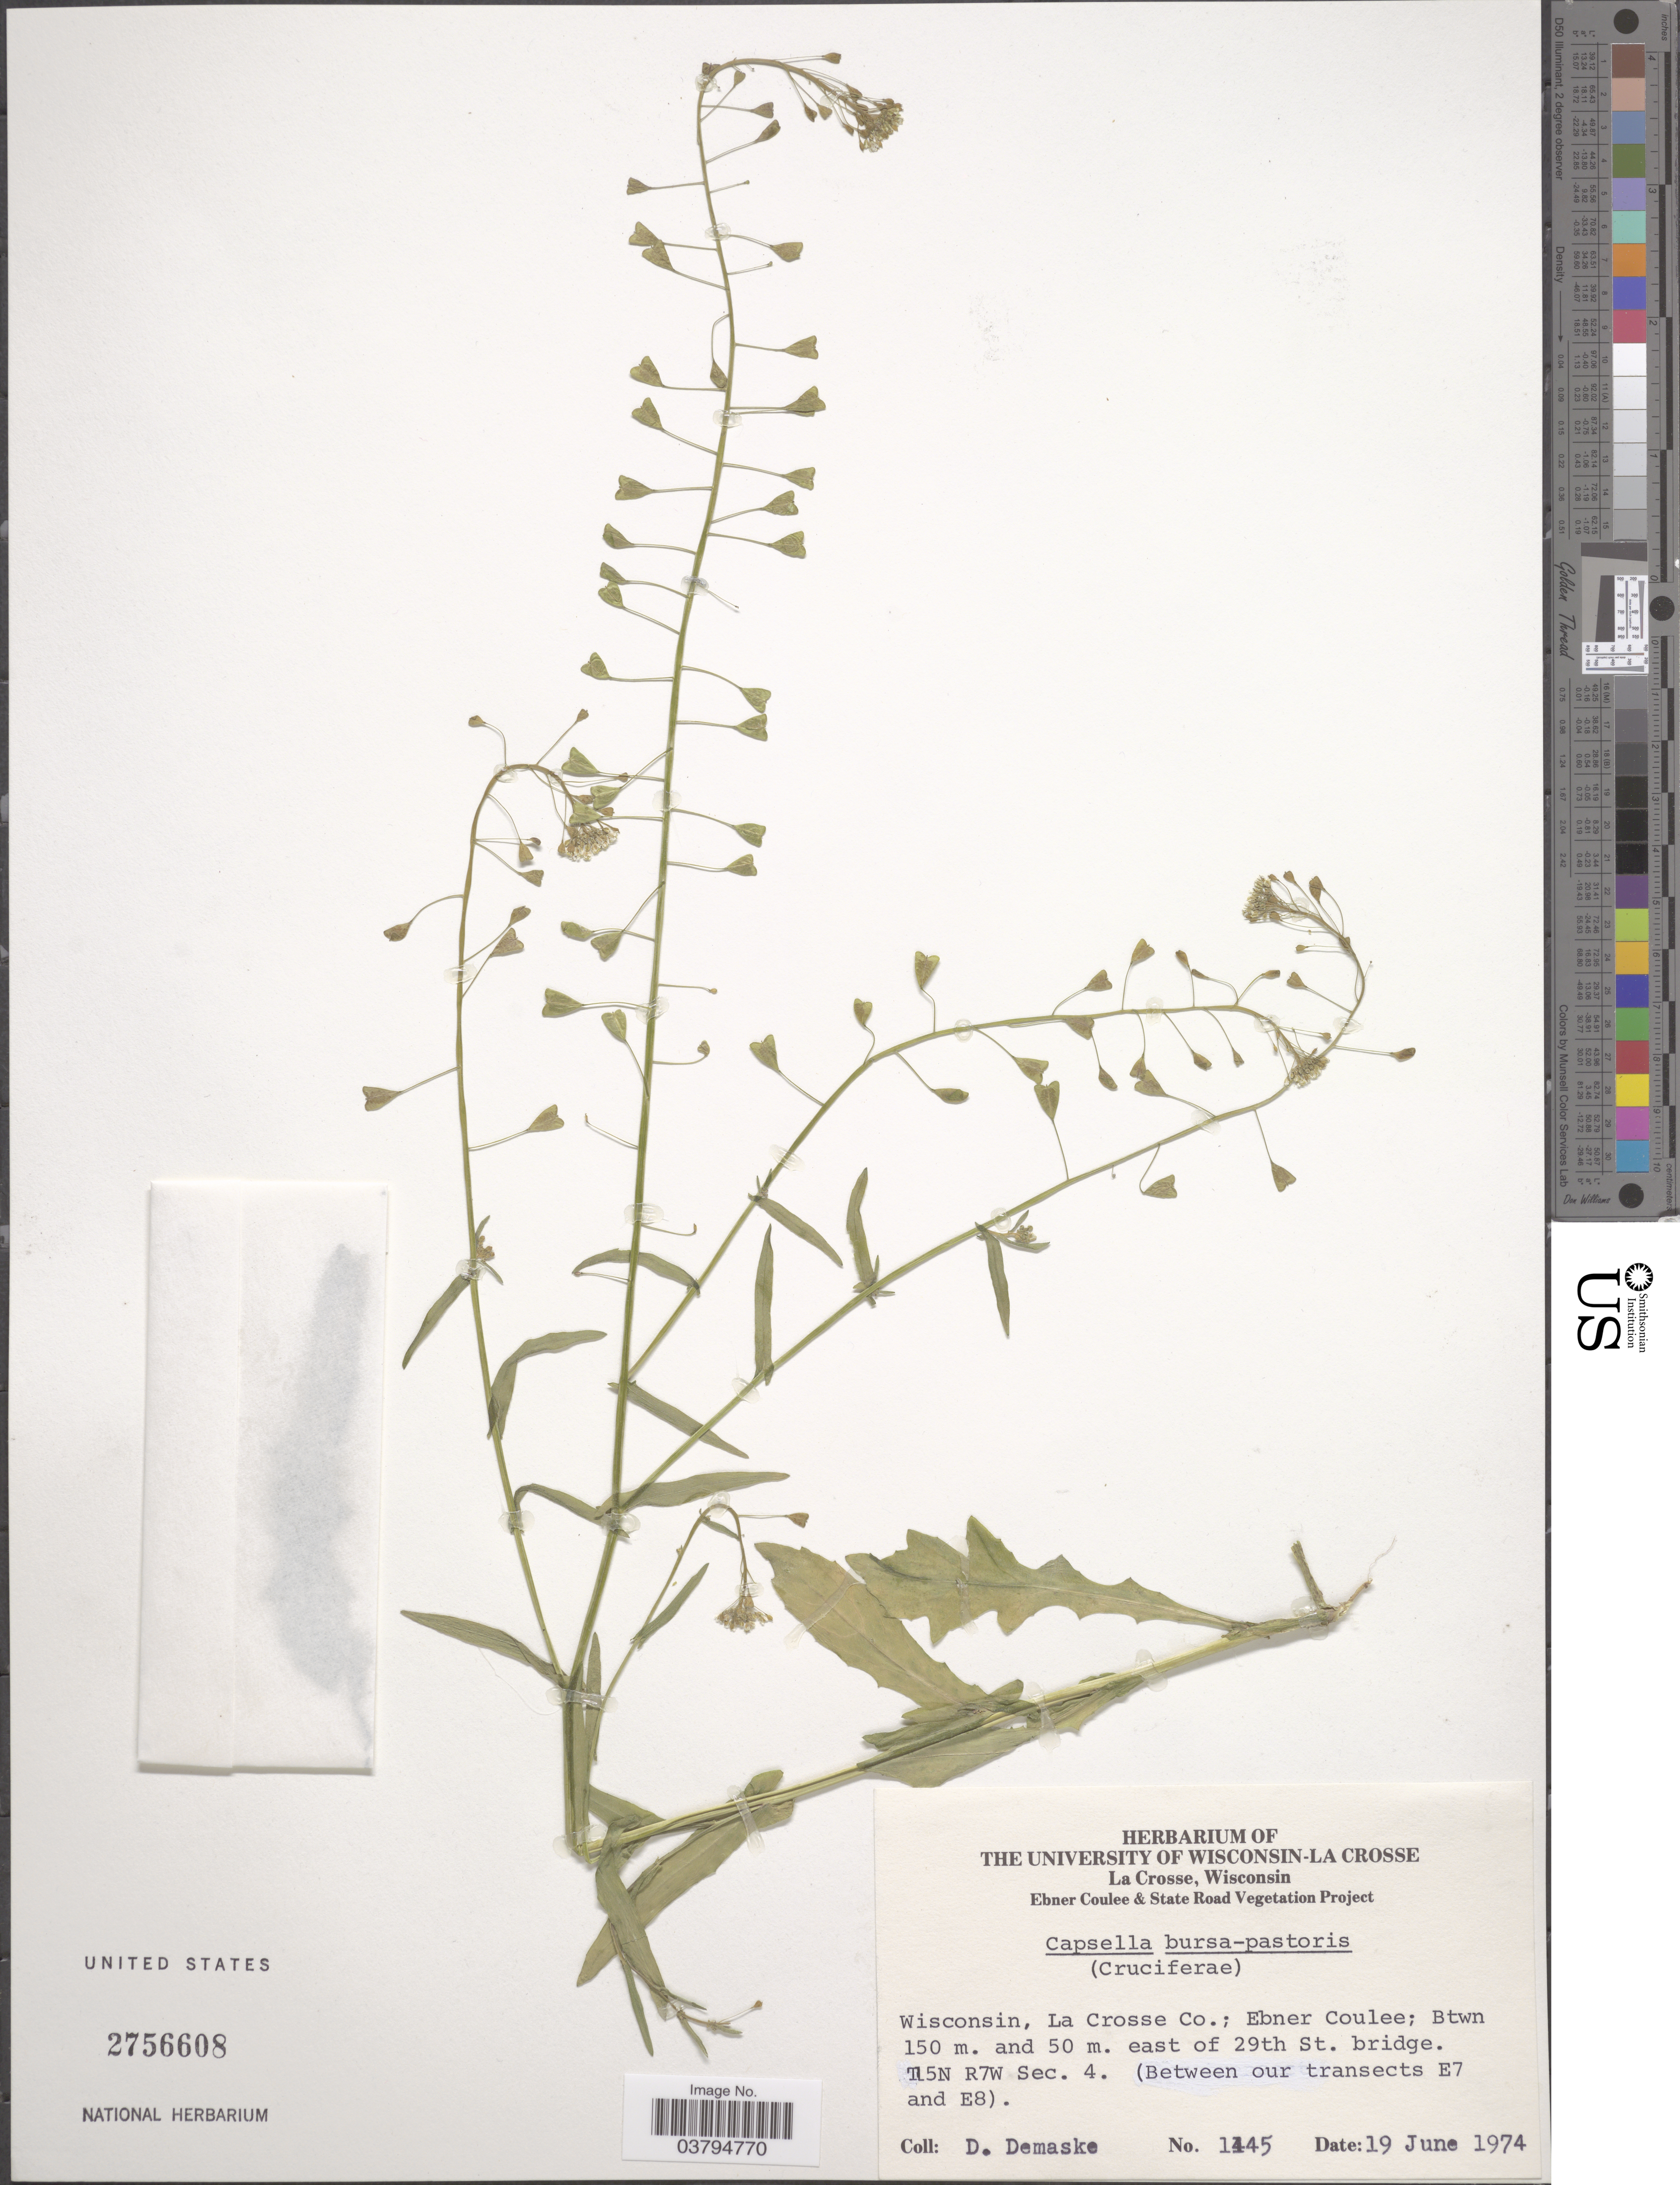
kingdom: Plantae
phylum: Tracheophyta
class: Magnoliopsida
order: Brassicales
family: Brassicaceae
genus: Capsella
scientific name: Capsella bursa-pastoris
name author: (L.) Medik.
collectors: D. Demaske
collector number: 1445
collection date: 1974-06-19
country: United States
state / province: Wisconsin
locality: La Crosse Co.; Enber Coulee; Btwn 150 m and 50 m. east of 29th St. bridge. T15N R7W Sec. 4. (Between our transects E7 and E8).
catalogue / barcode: US 2756608